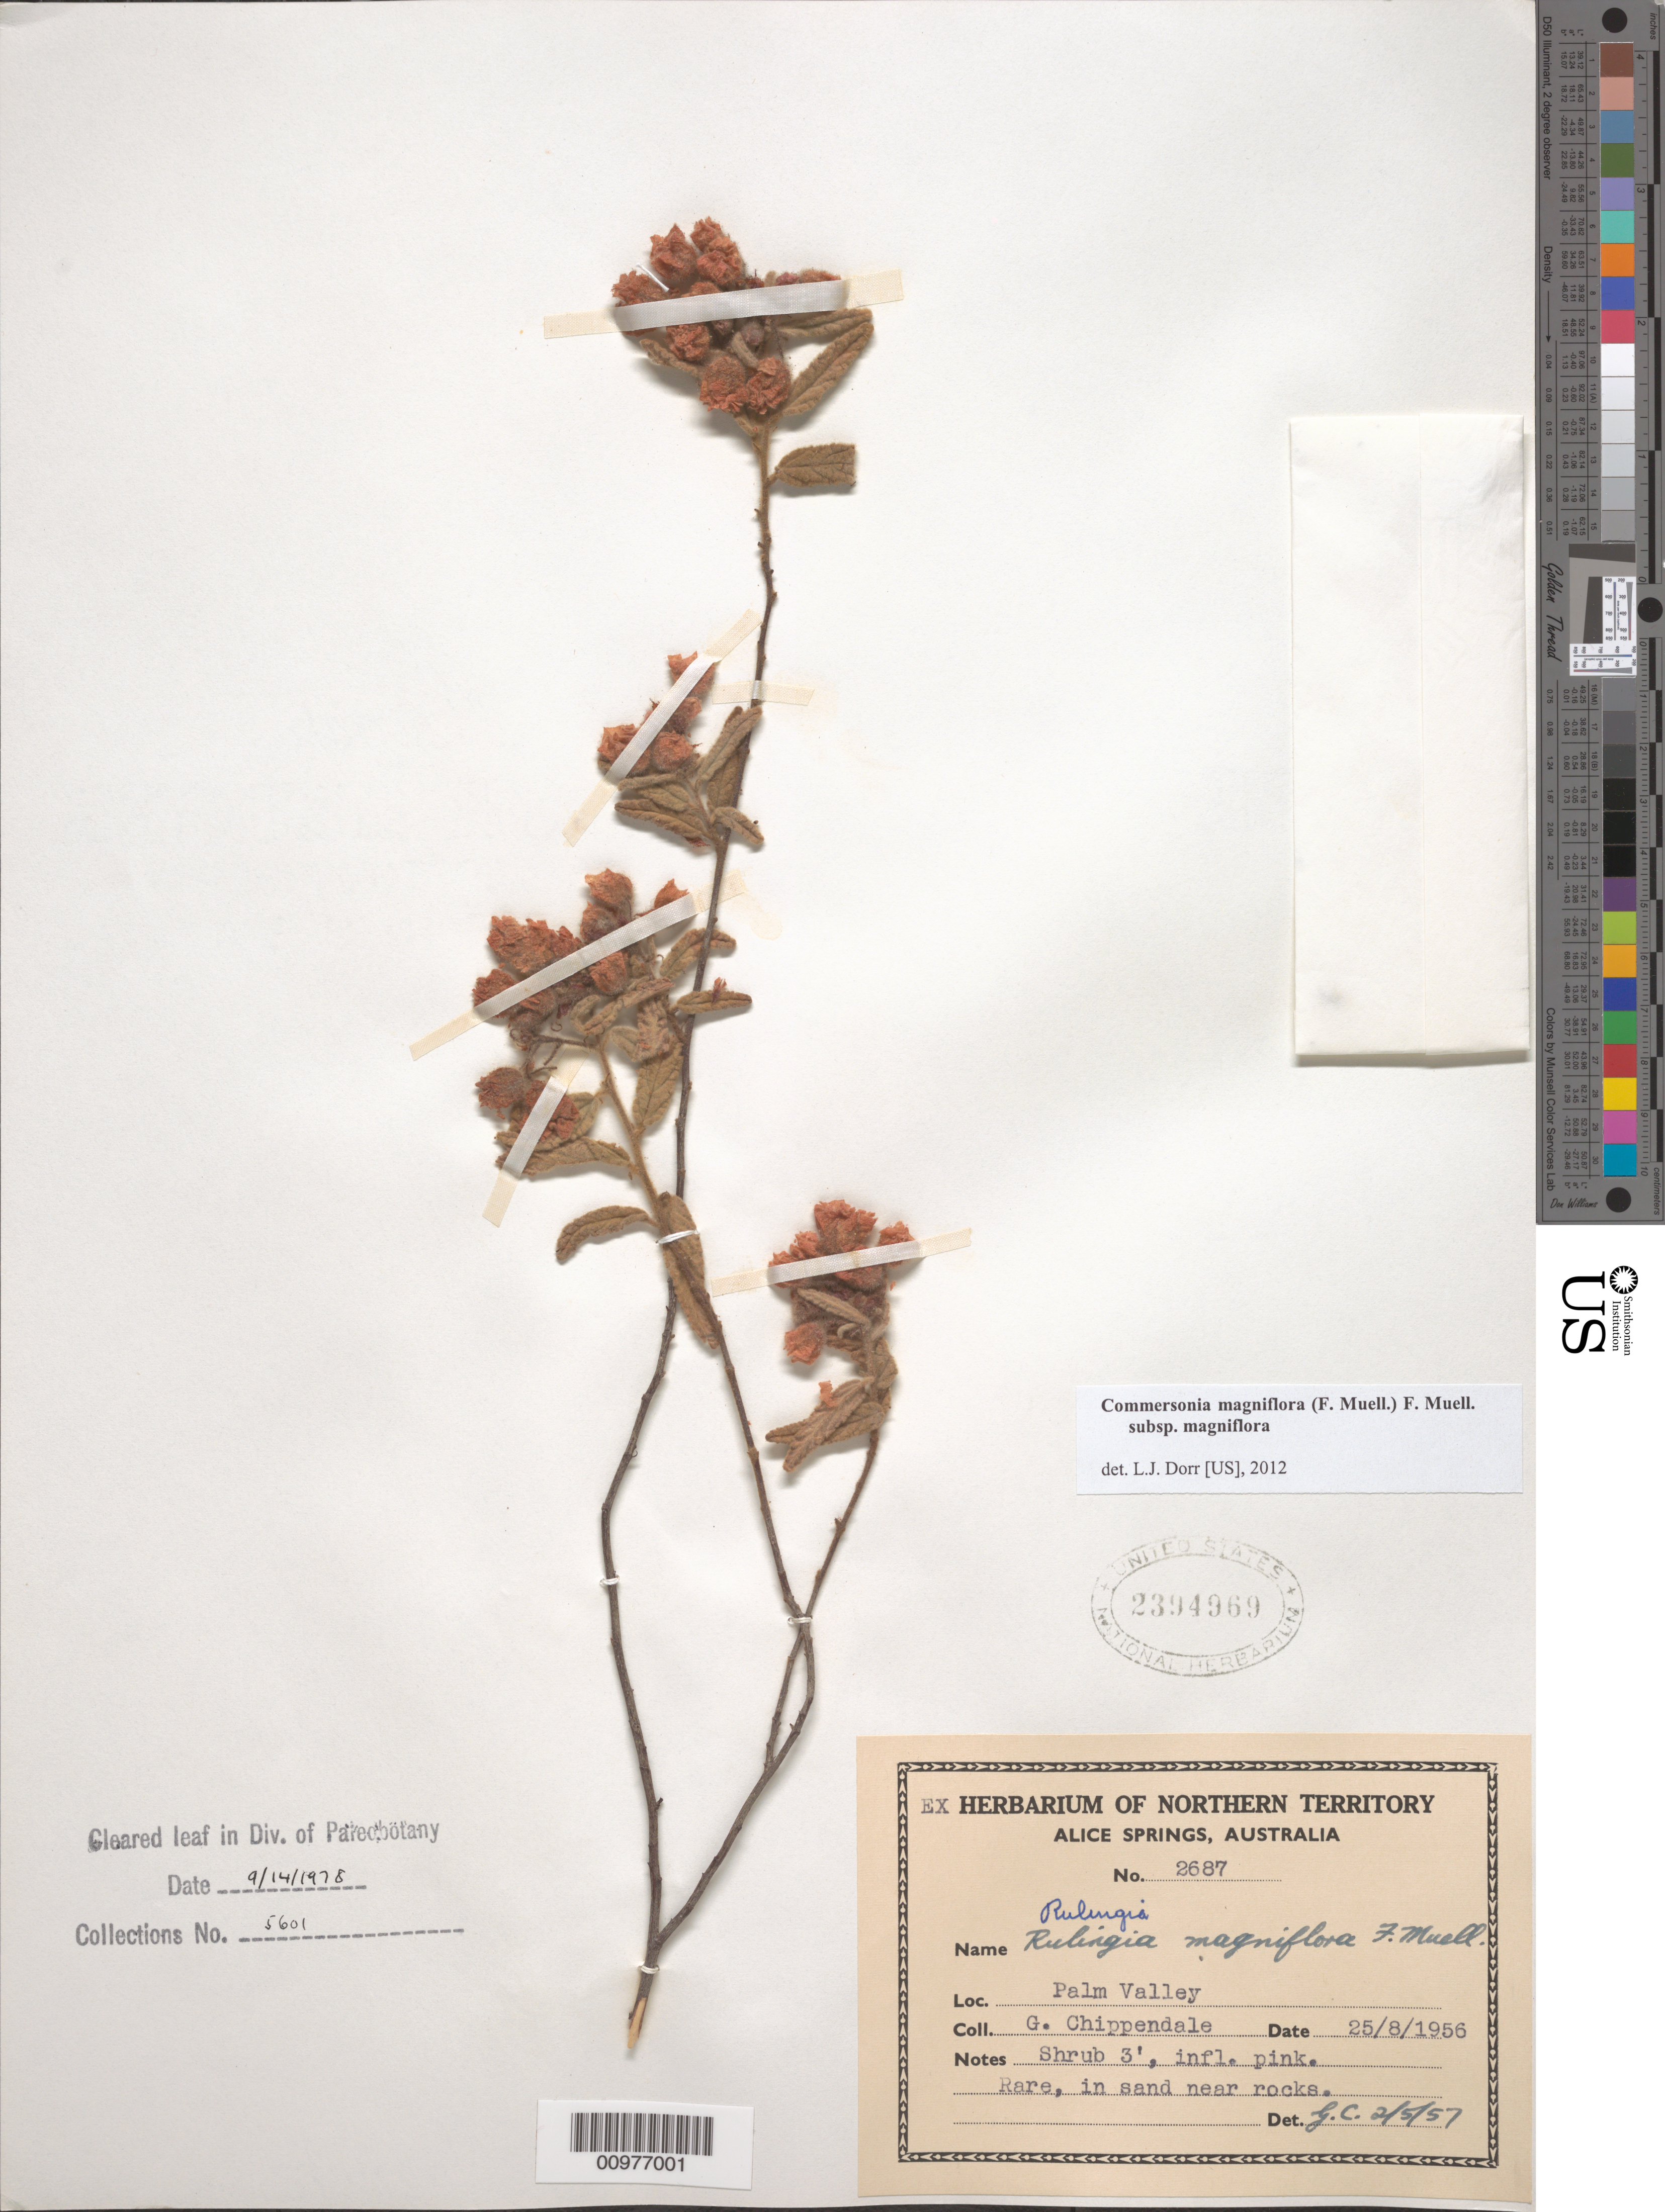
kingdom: Plantae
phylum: Tracheophyta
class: Magnoliopsida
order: Malvales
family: Malvaceae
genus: Commersonia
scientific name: Commersonia magniflora subsp. magniflora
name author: (F. Muell.) F. Muell.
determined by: Dorr, L. J., (BOT), Smithsonian Institution - National Museum of Natural History (UNITED STATES)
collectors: G. Chippendale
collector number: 2687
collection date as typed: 25/8/1956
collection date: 1956-08-25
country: Australia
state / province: Northern Territory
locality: Palm Valley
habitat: sand near rocks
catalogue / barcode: US 2394969